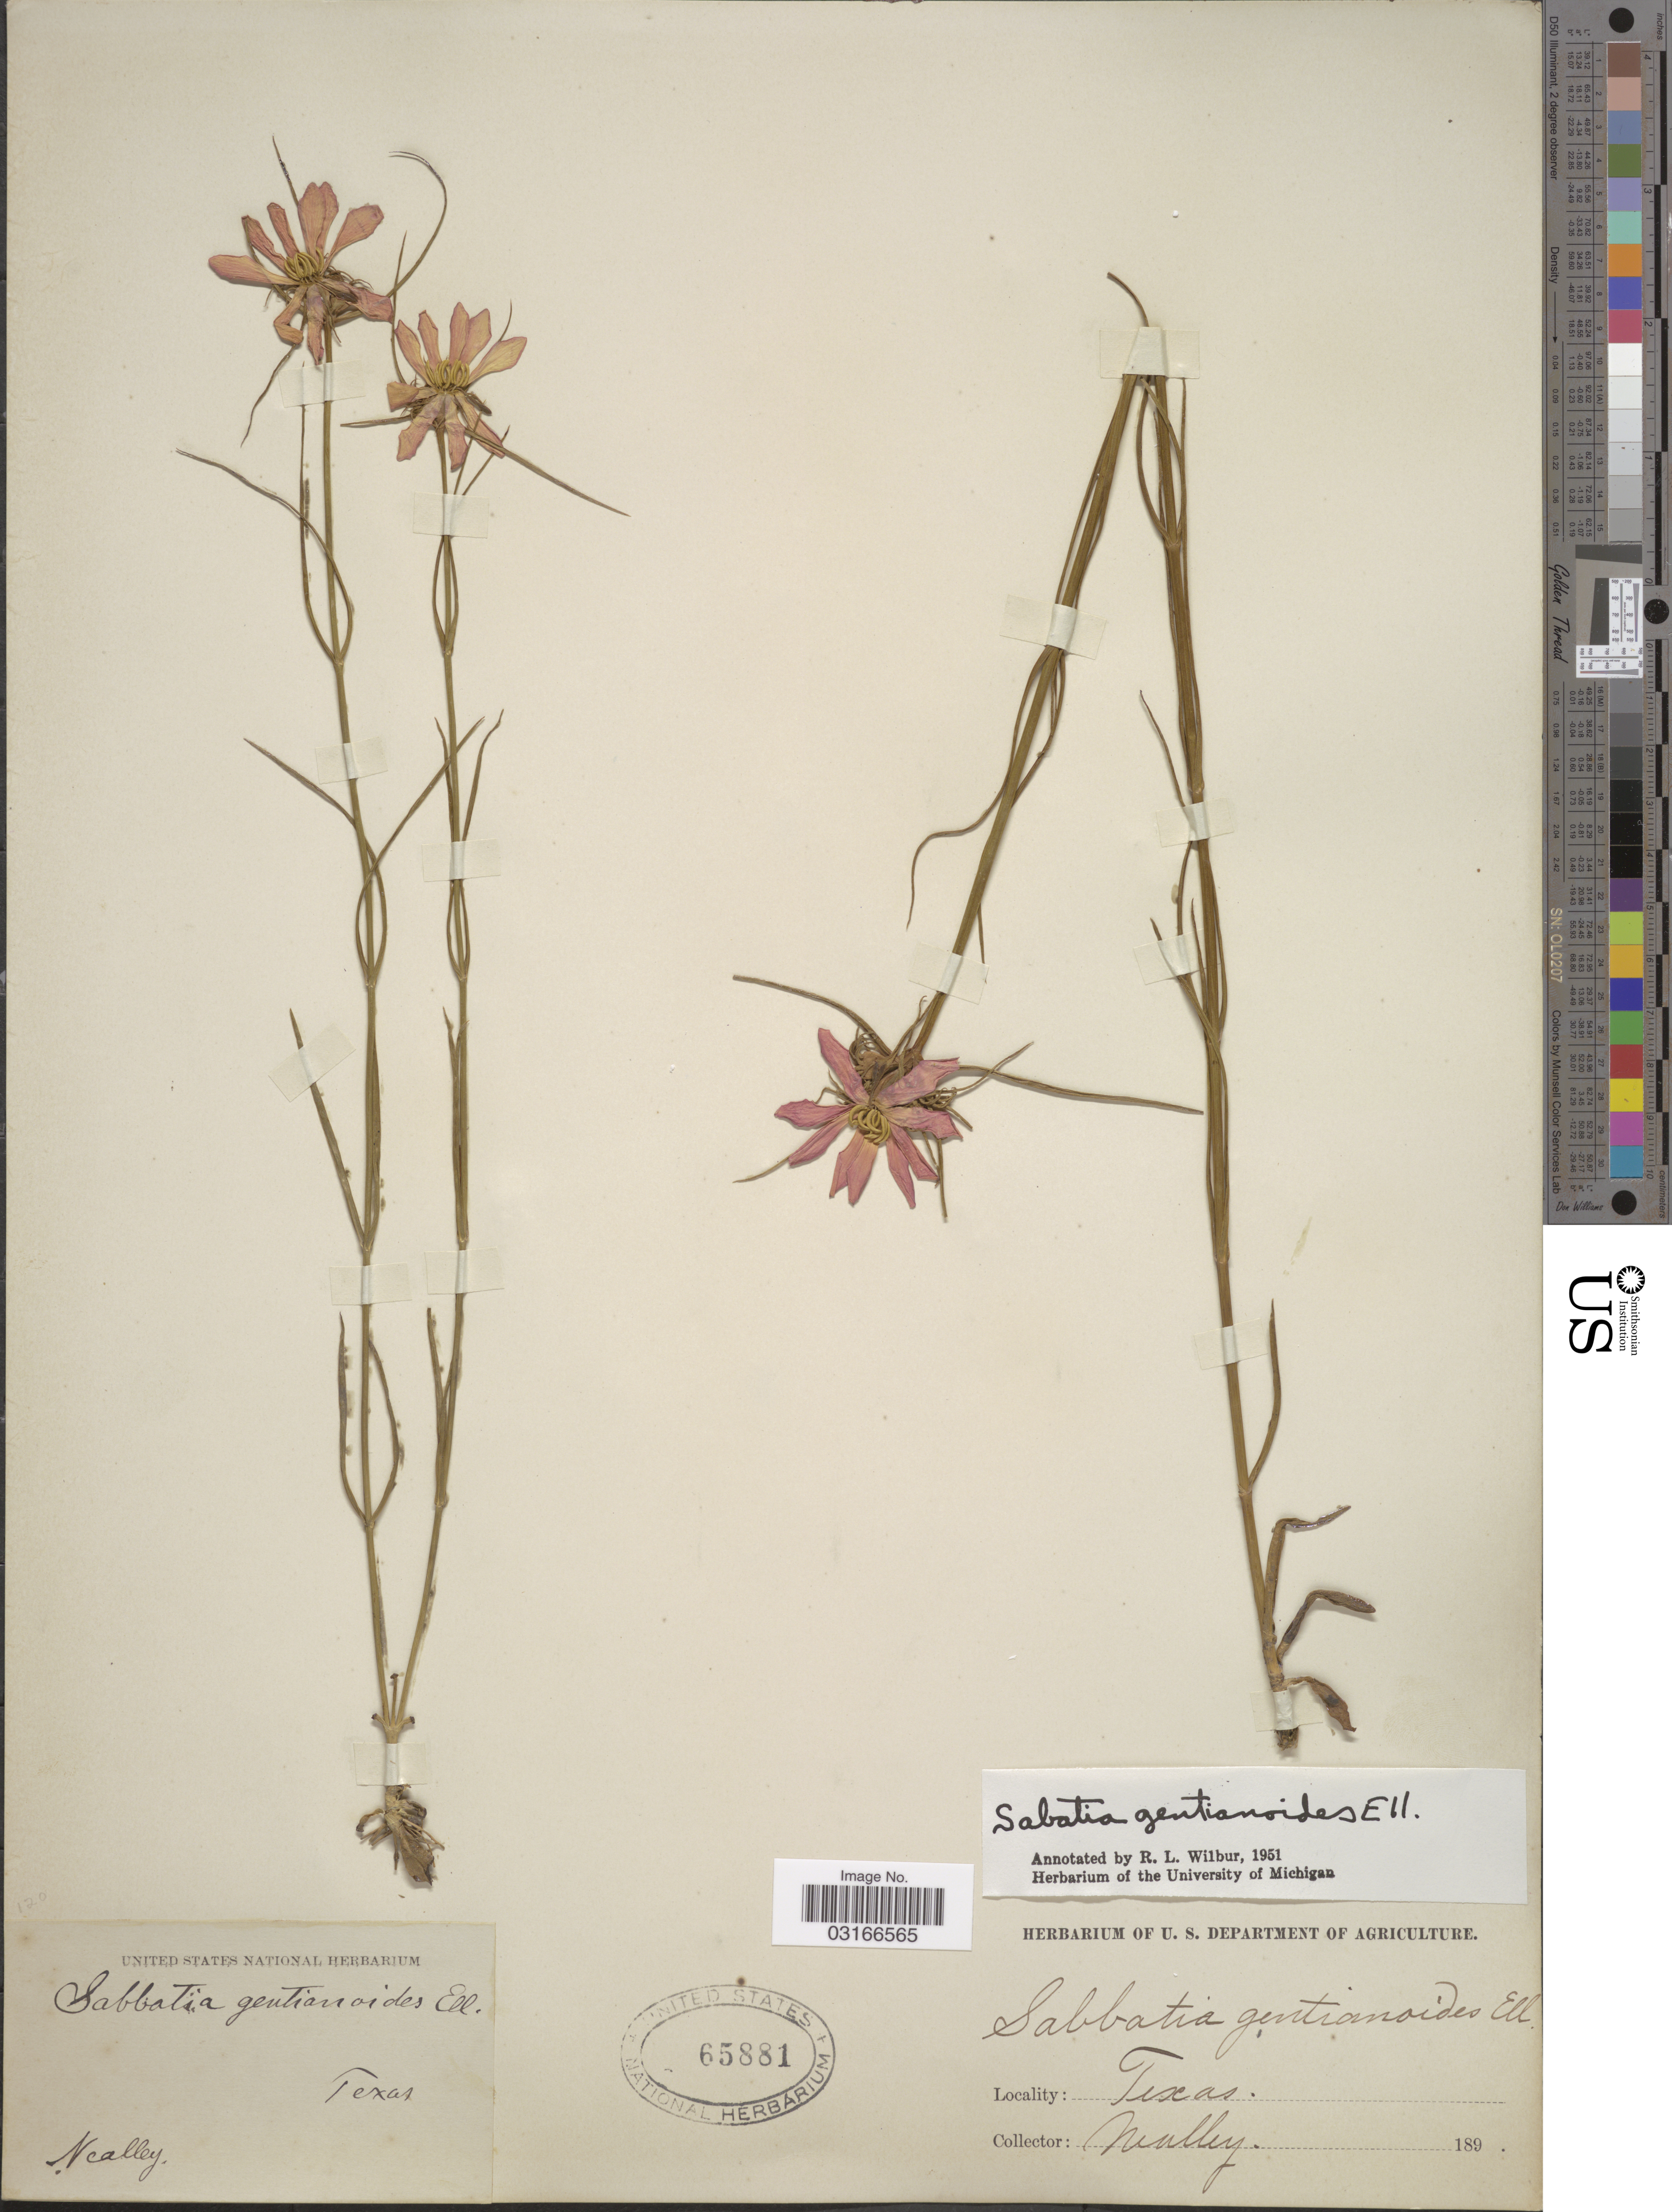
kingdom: Plantae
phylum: Tracheophyta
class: Magnoliopsida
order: Gentianales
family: Gentianaceae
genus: Sabatia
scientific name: Sabatia gentianoides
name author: Elliott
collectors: Nealley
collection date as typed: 189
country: United States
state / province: Texas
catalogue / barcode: US 65881